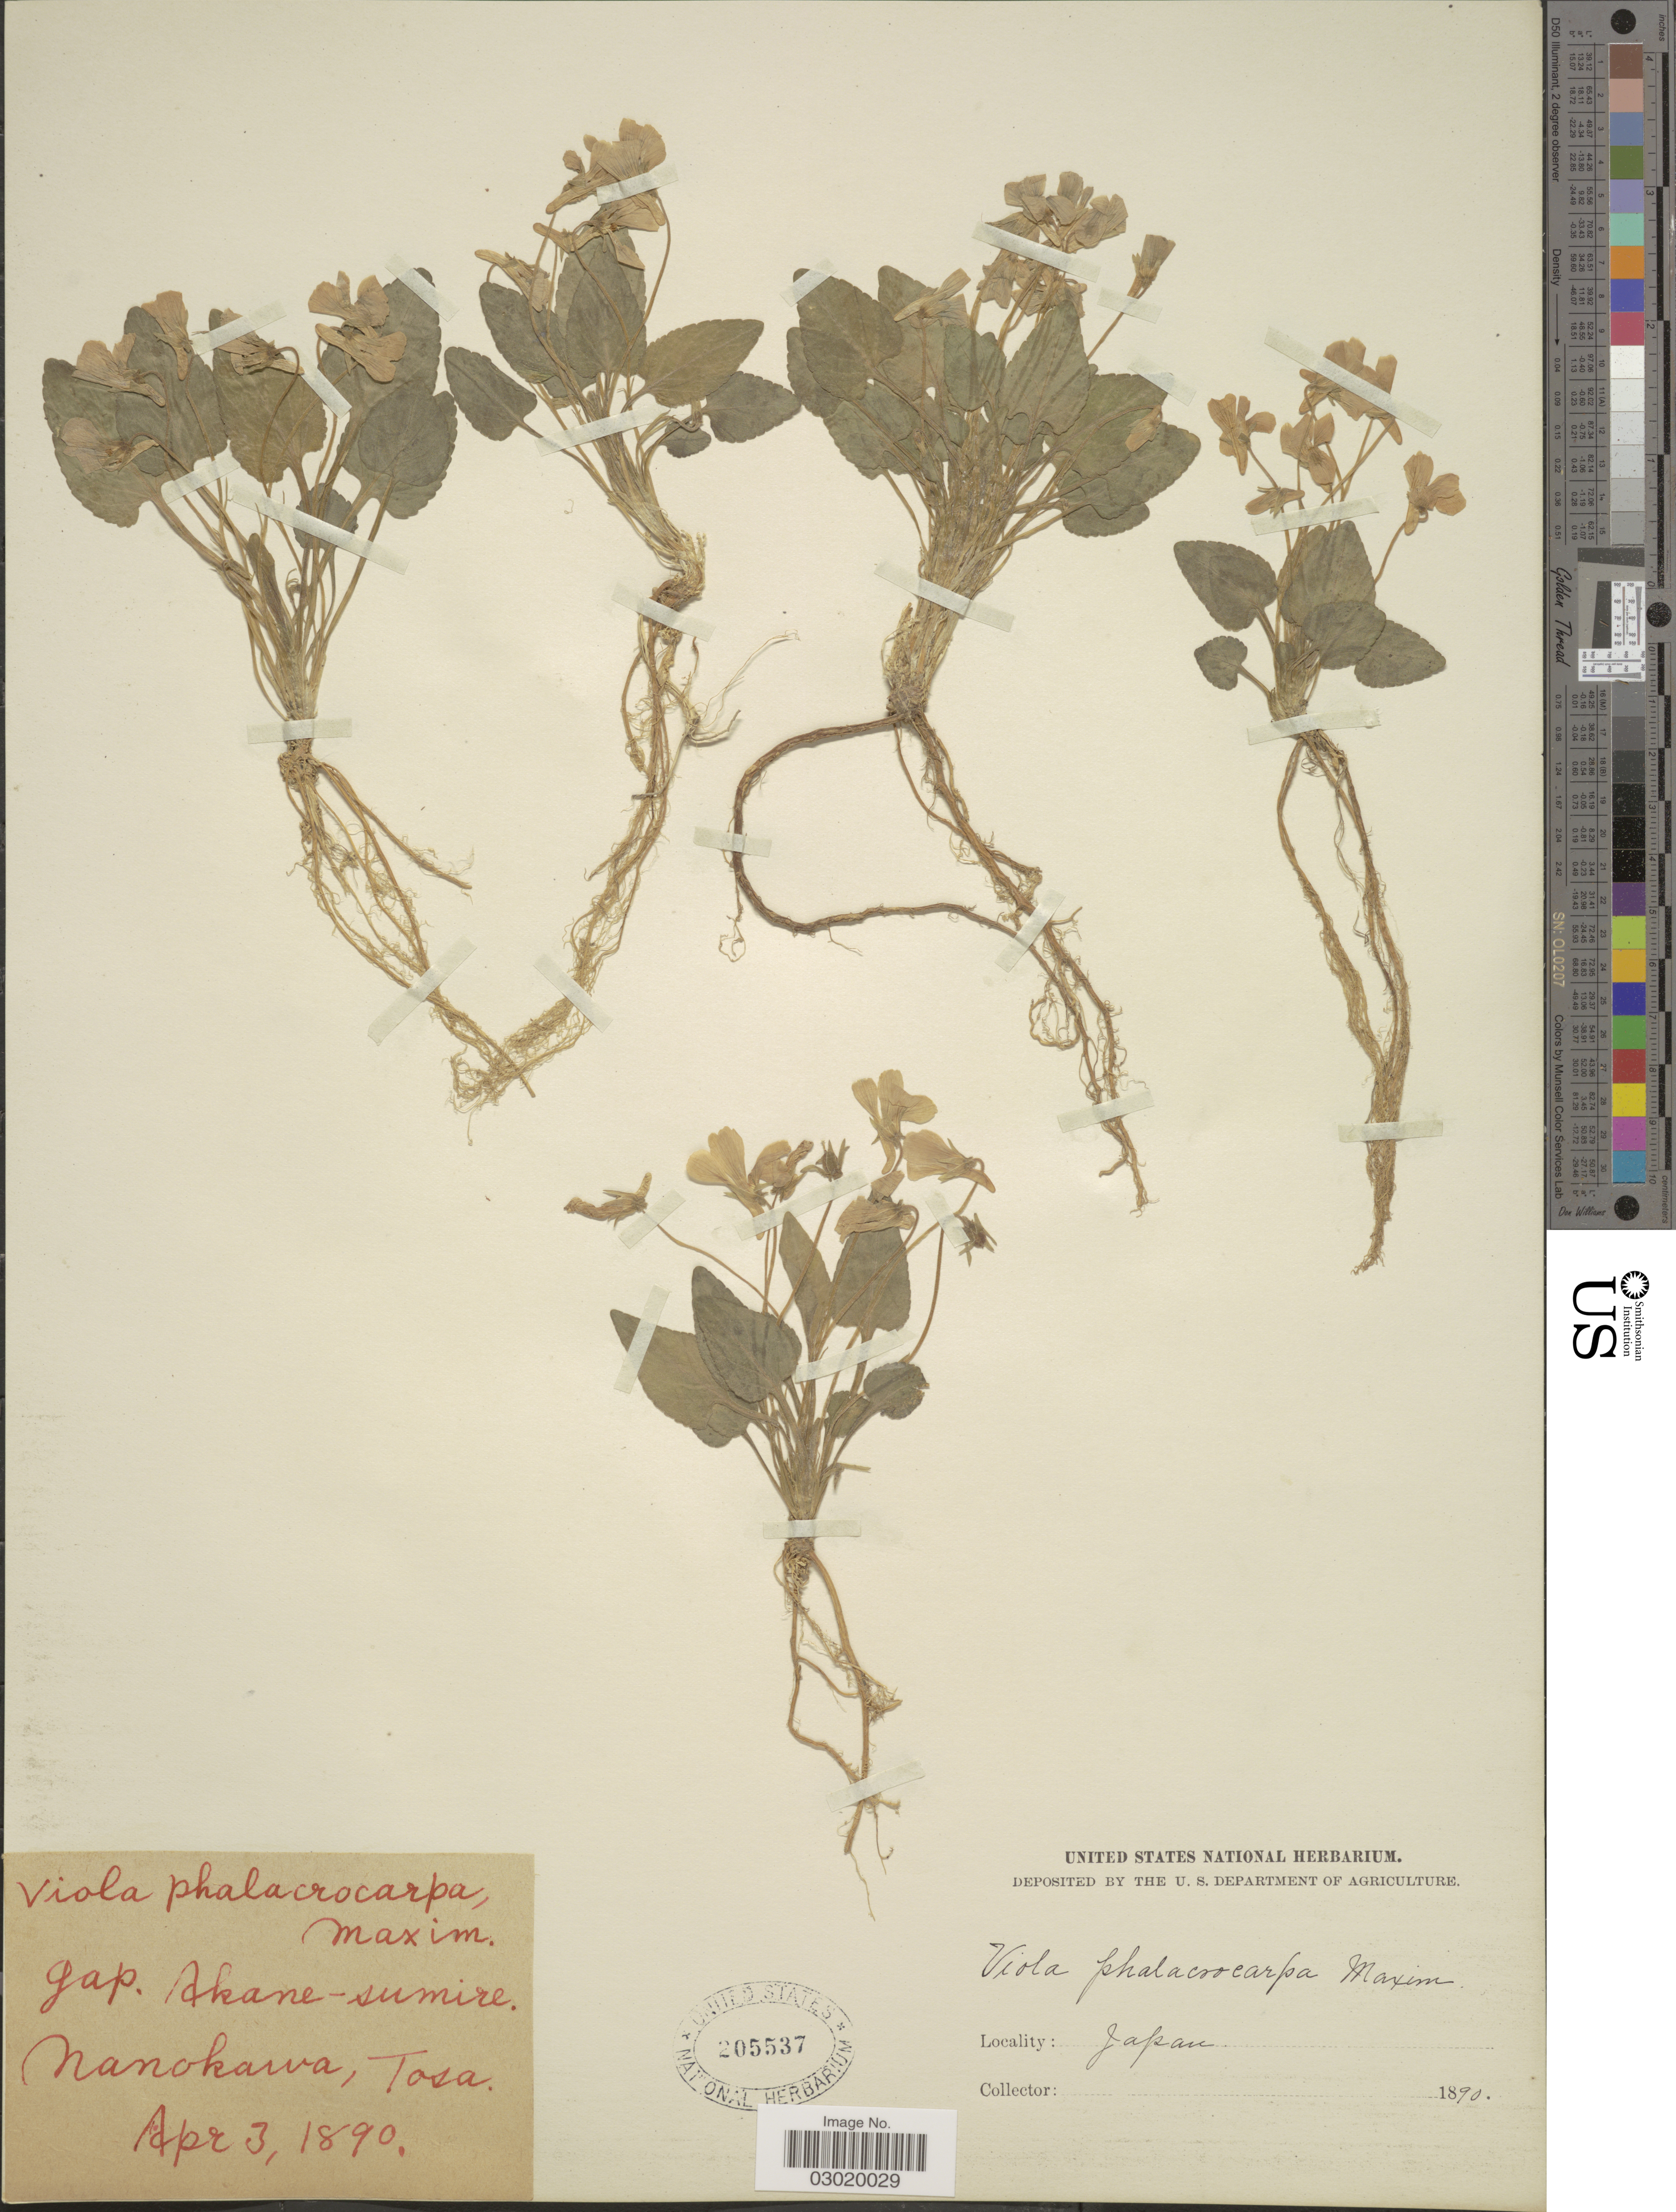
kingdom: Plantae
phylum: Tracheophyta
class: Magnoliopsida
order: Malpighiales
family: Violaceae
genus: Viola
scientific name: Viola phalacrocarpa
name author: Maxim.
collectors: U.S. National Herbarium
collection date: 1890-04-03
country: Japan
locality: Nanokawa, Tosa.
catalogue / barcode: US 205537